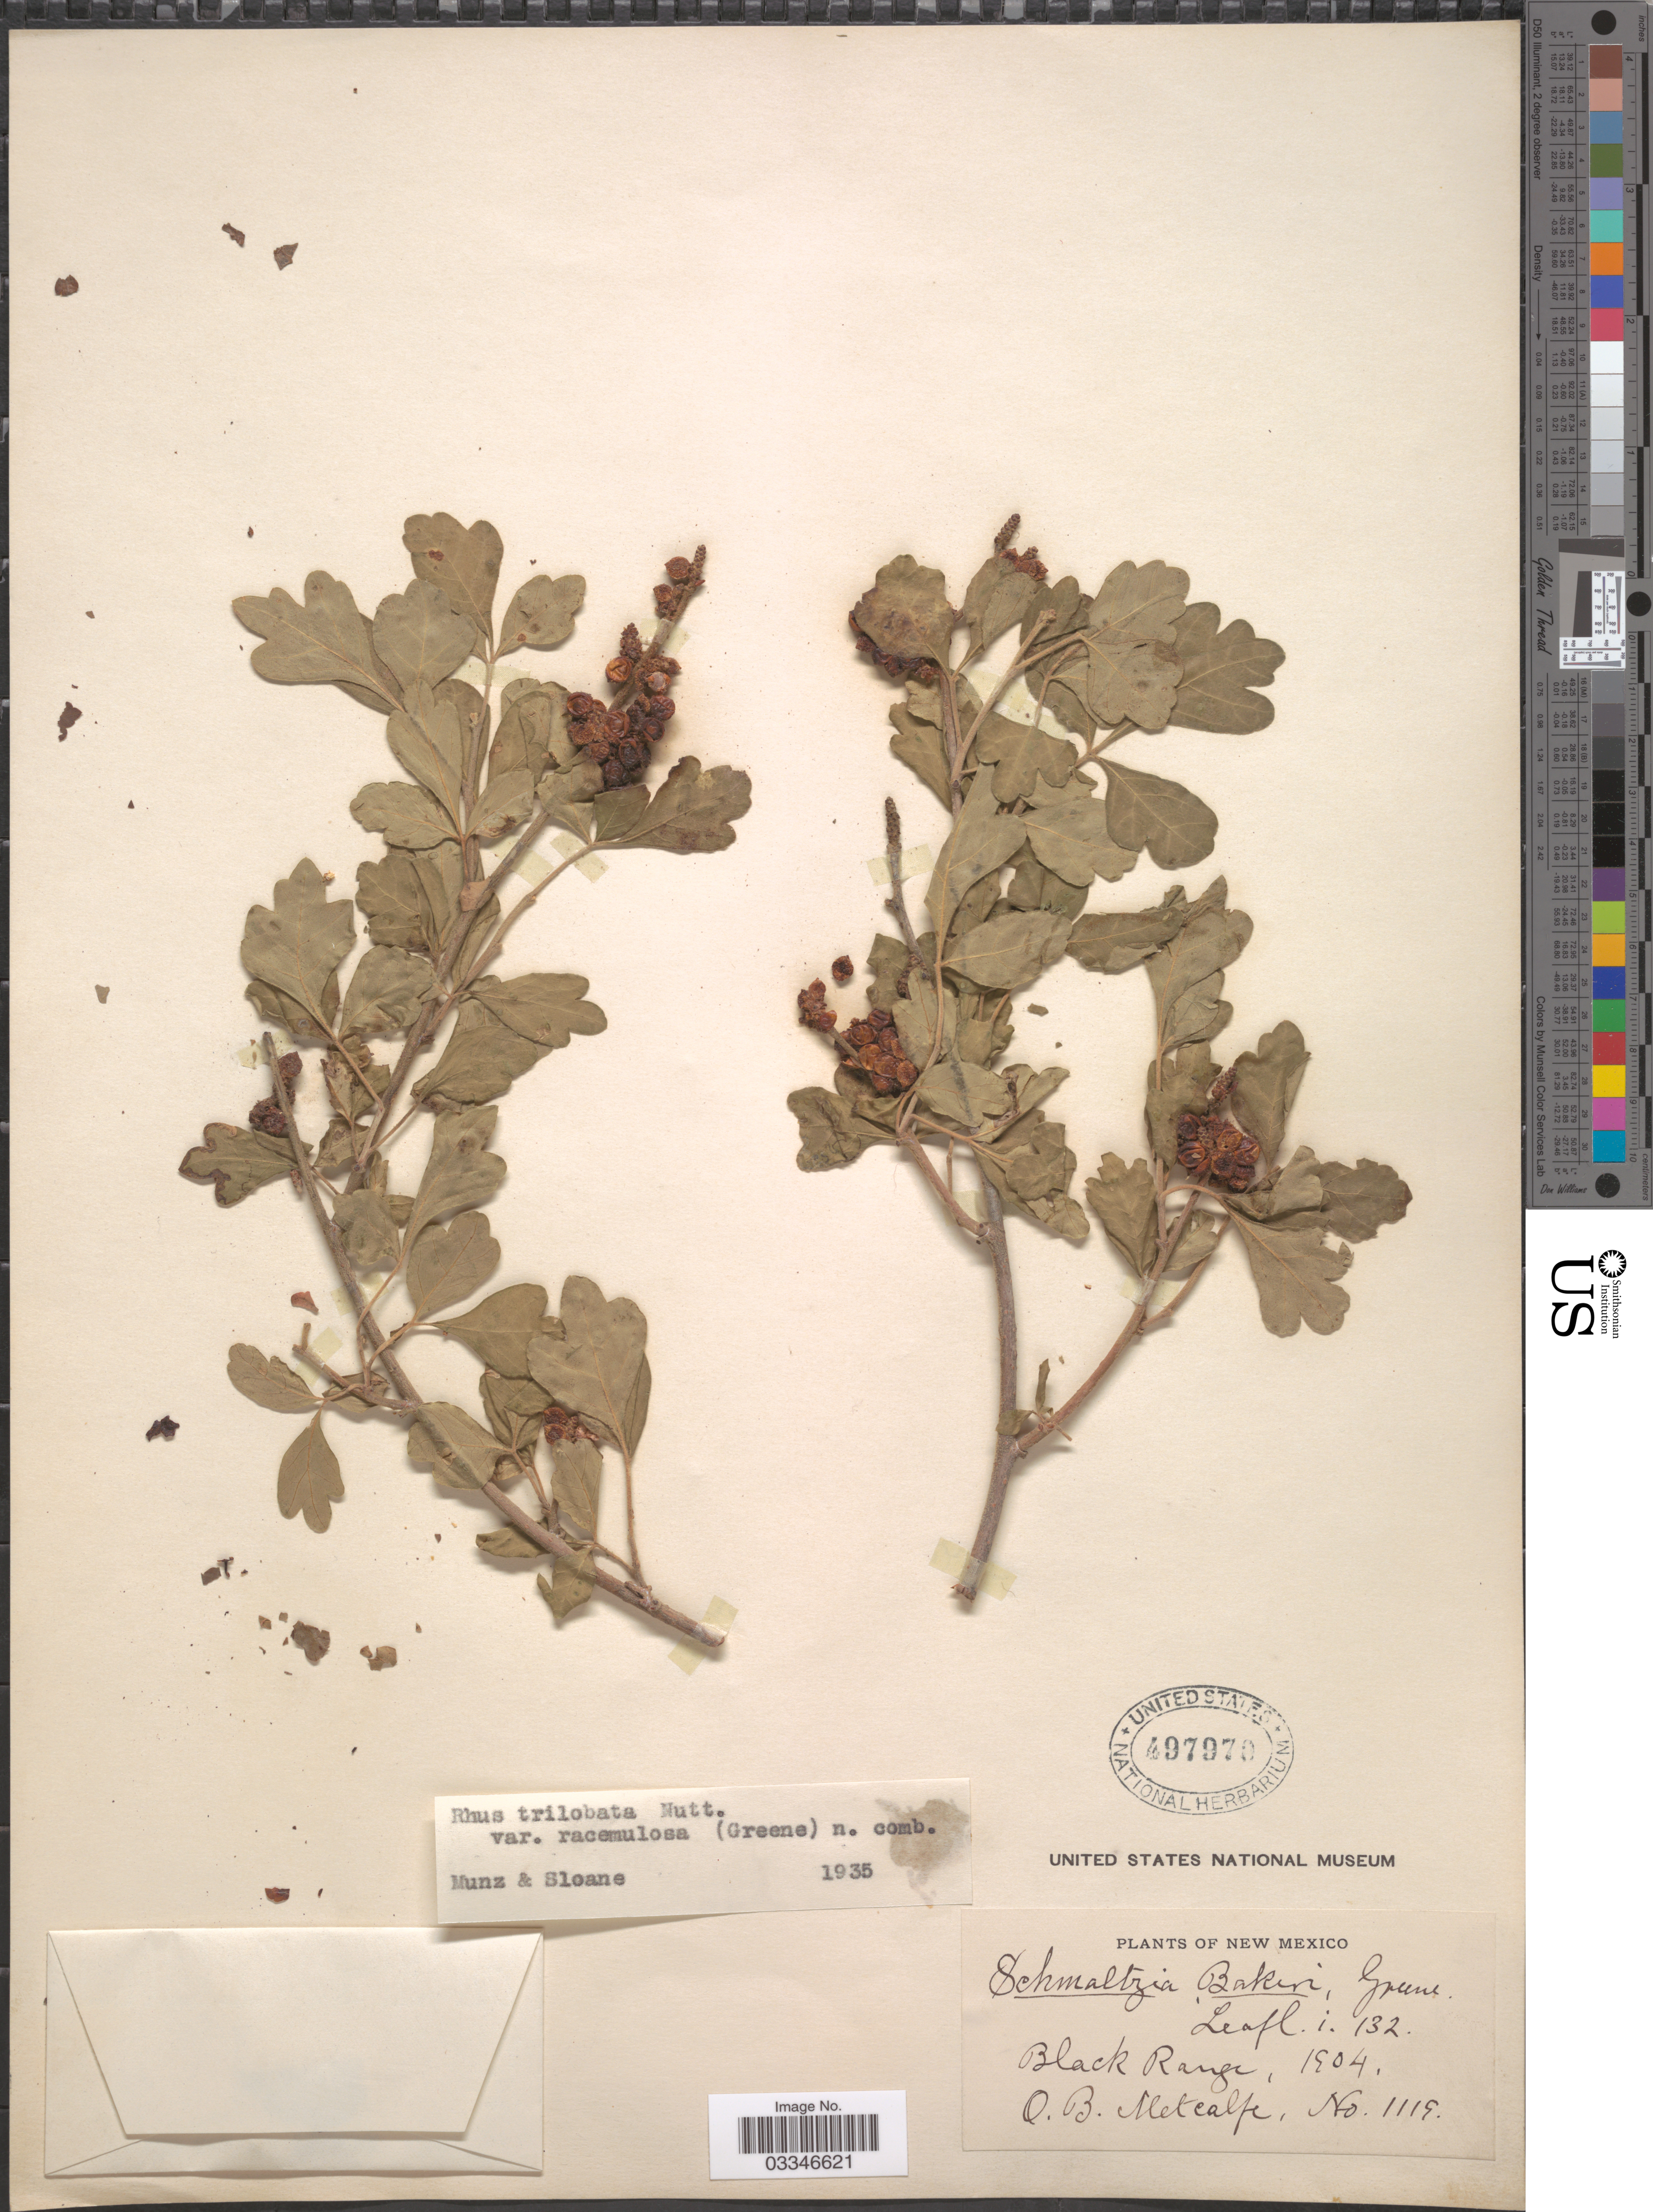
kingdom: Plantae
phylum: Tracheophyta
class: Magnoliopsida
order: Sapindales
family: Anacardiaceae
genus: Rhus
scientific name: Rhus trilobata var. racemulosa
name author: (Greene) F.A. Barkley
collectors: O. B. Metcalfe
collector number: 1119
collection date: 1904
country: United States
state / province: New Mexico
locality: Black Range.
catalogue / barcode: US 497970